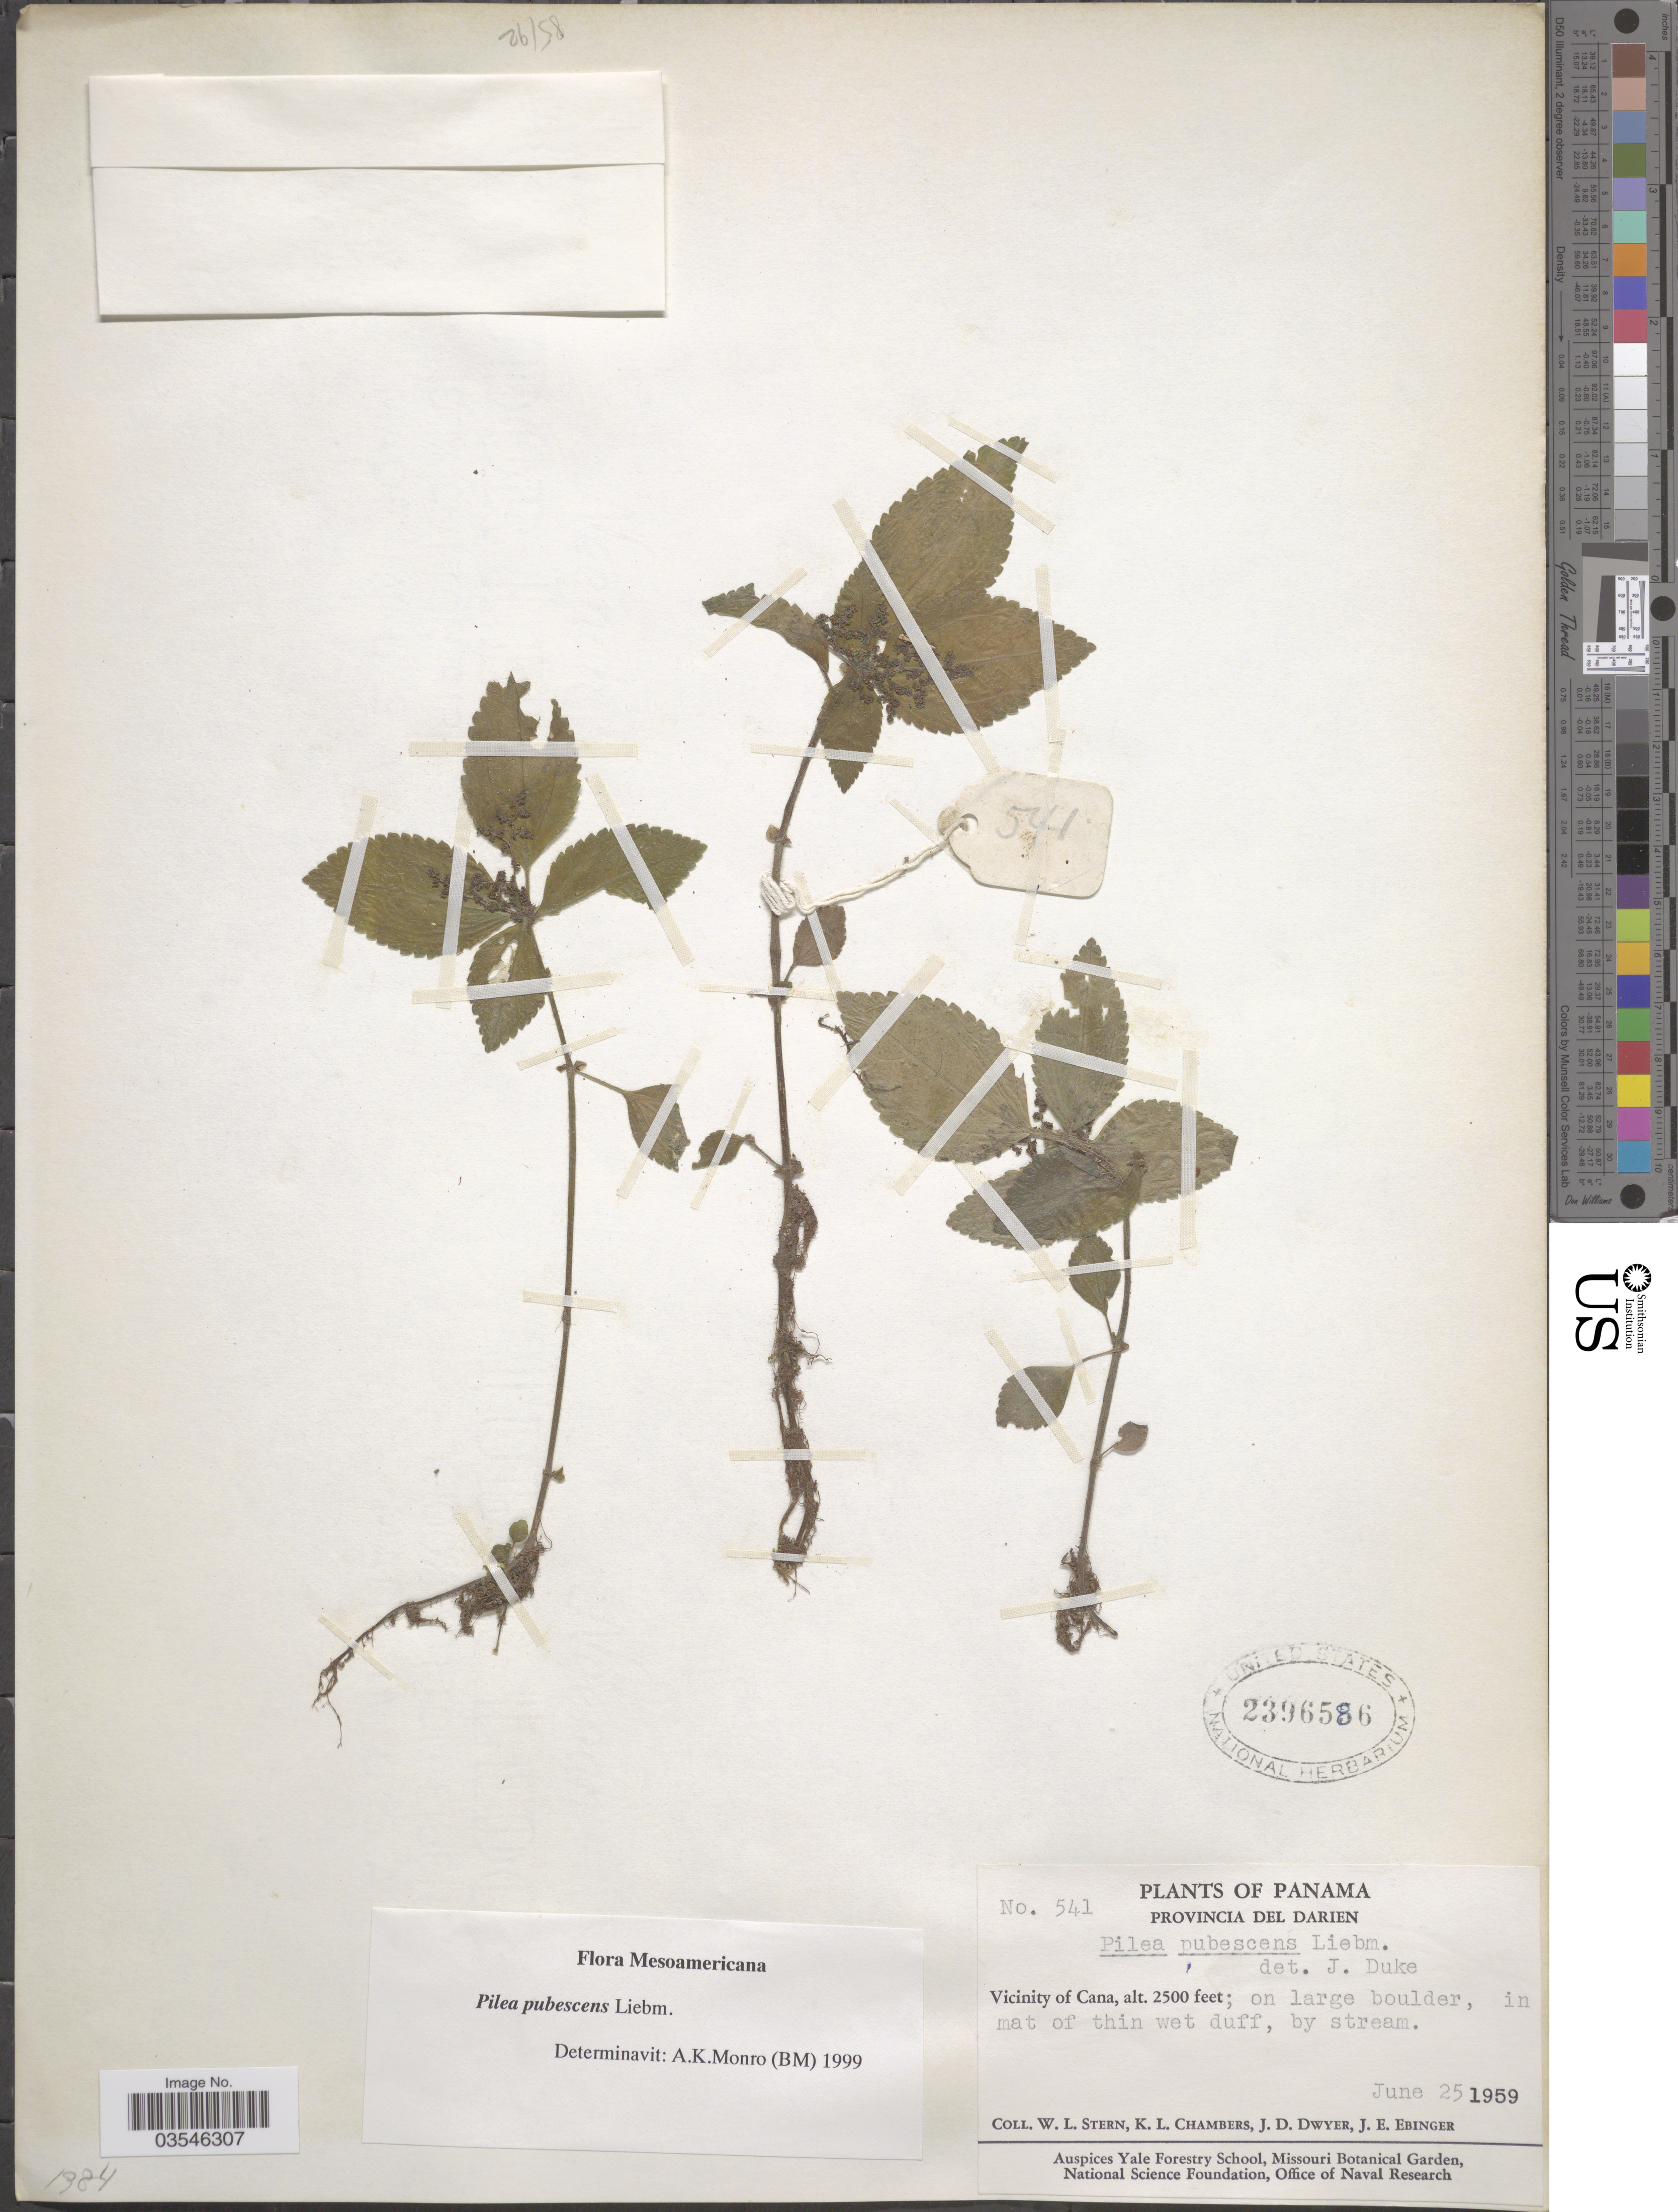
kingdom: Plantae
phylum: Tracheophyta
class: Magnoliopsida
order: Rosales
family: Urticaceae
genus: Pilea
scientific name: Pilea pubescens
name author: Liebm.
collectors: W. L. Stern, K. Chambers, J. D. Dwyer & J. Ebinger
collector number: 541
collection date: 1959-06-25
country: Panama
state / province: Darien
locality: Provincia del Darien. Vicinity of Cana; on large boulder, in mat of thin wet duff, by stream.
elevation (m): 762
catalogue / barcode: US 2396586